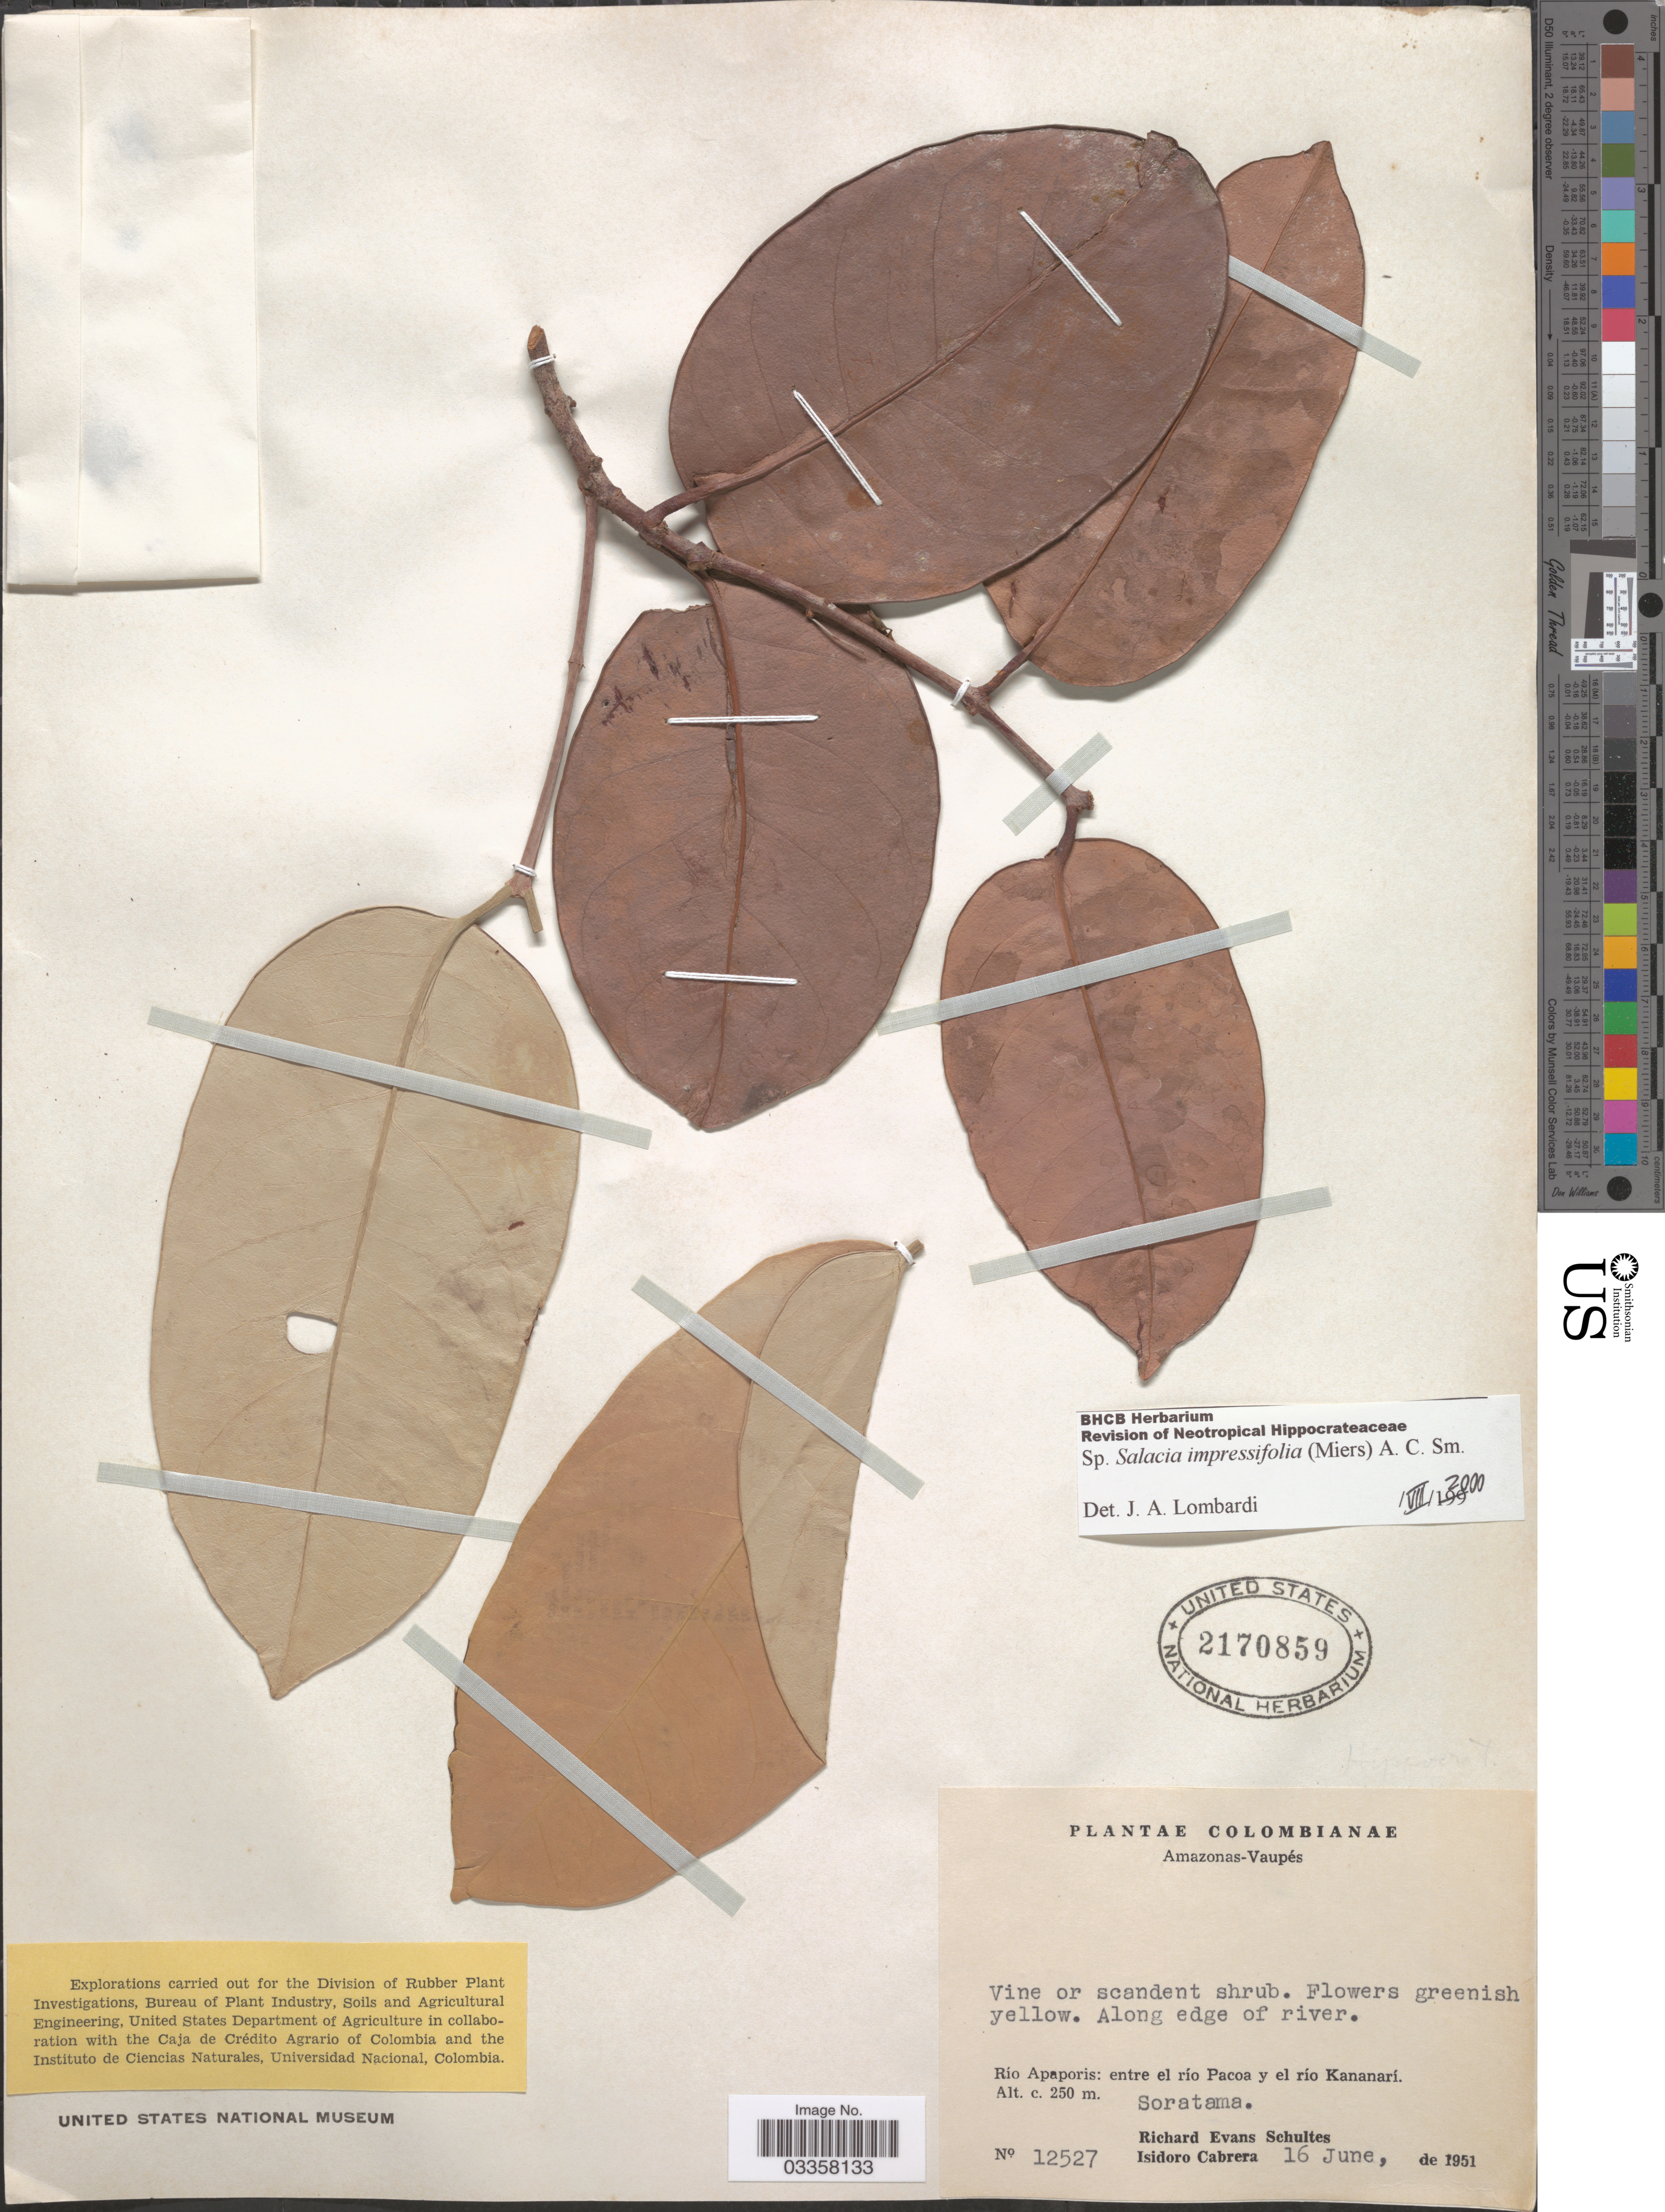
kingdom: Plantae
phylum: Tracheophyta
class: Magnoliopsida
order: Celastrales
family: Celastraceae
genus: Salacia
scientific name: Salacia impressifolia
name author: (Miers) A.C. Sm.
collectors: R. E. Schultes & I. Cabrera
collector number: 12527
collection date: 1951-06-16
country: Colombia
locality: Amazonas-Vaupés, Río Apaporis: entre el río Pacoa y el río Kananarí, Soratama.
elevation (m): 250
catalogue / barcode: US 2170859